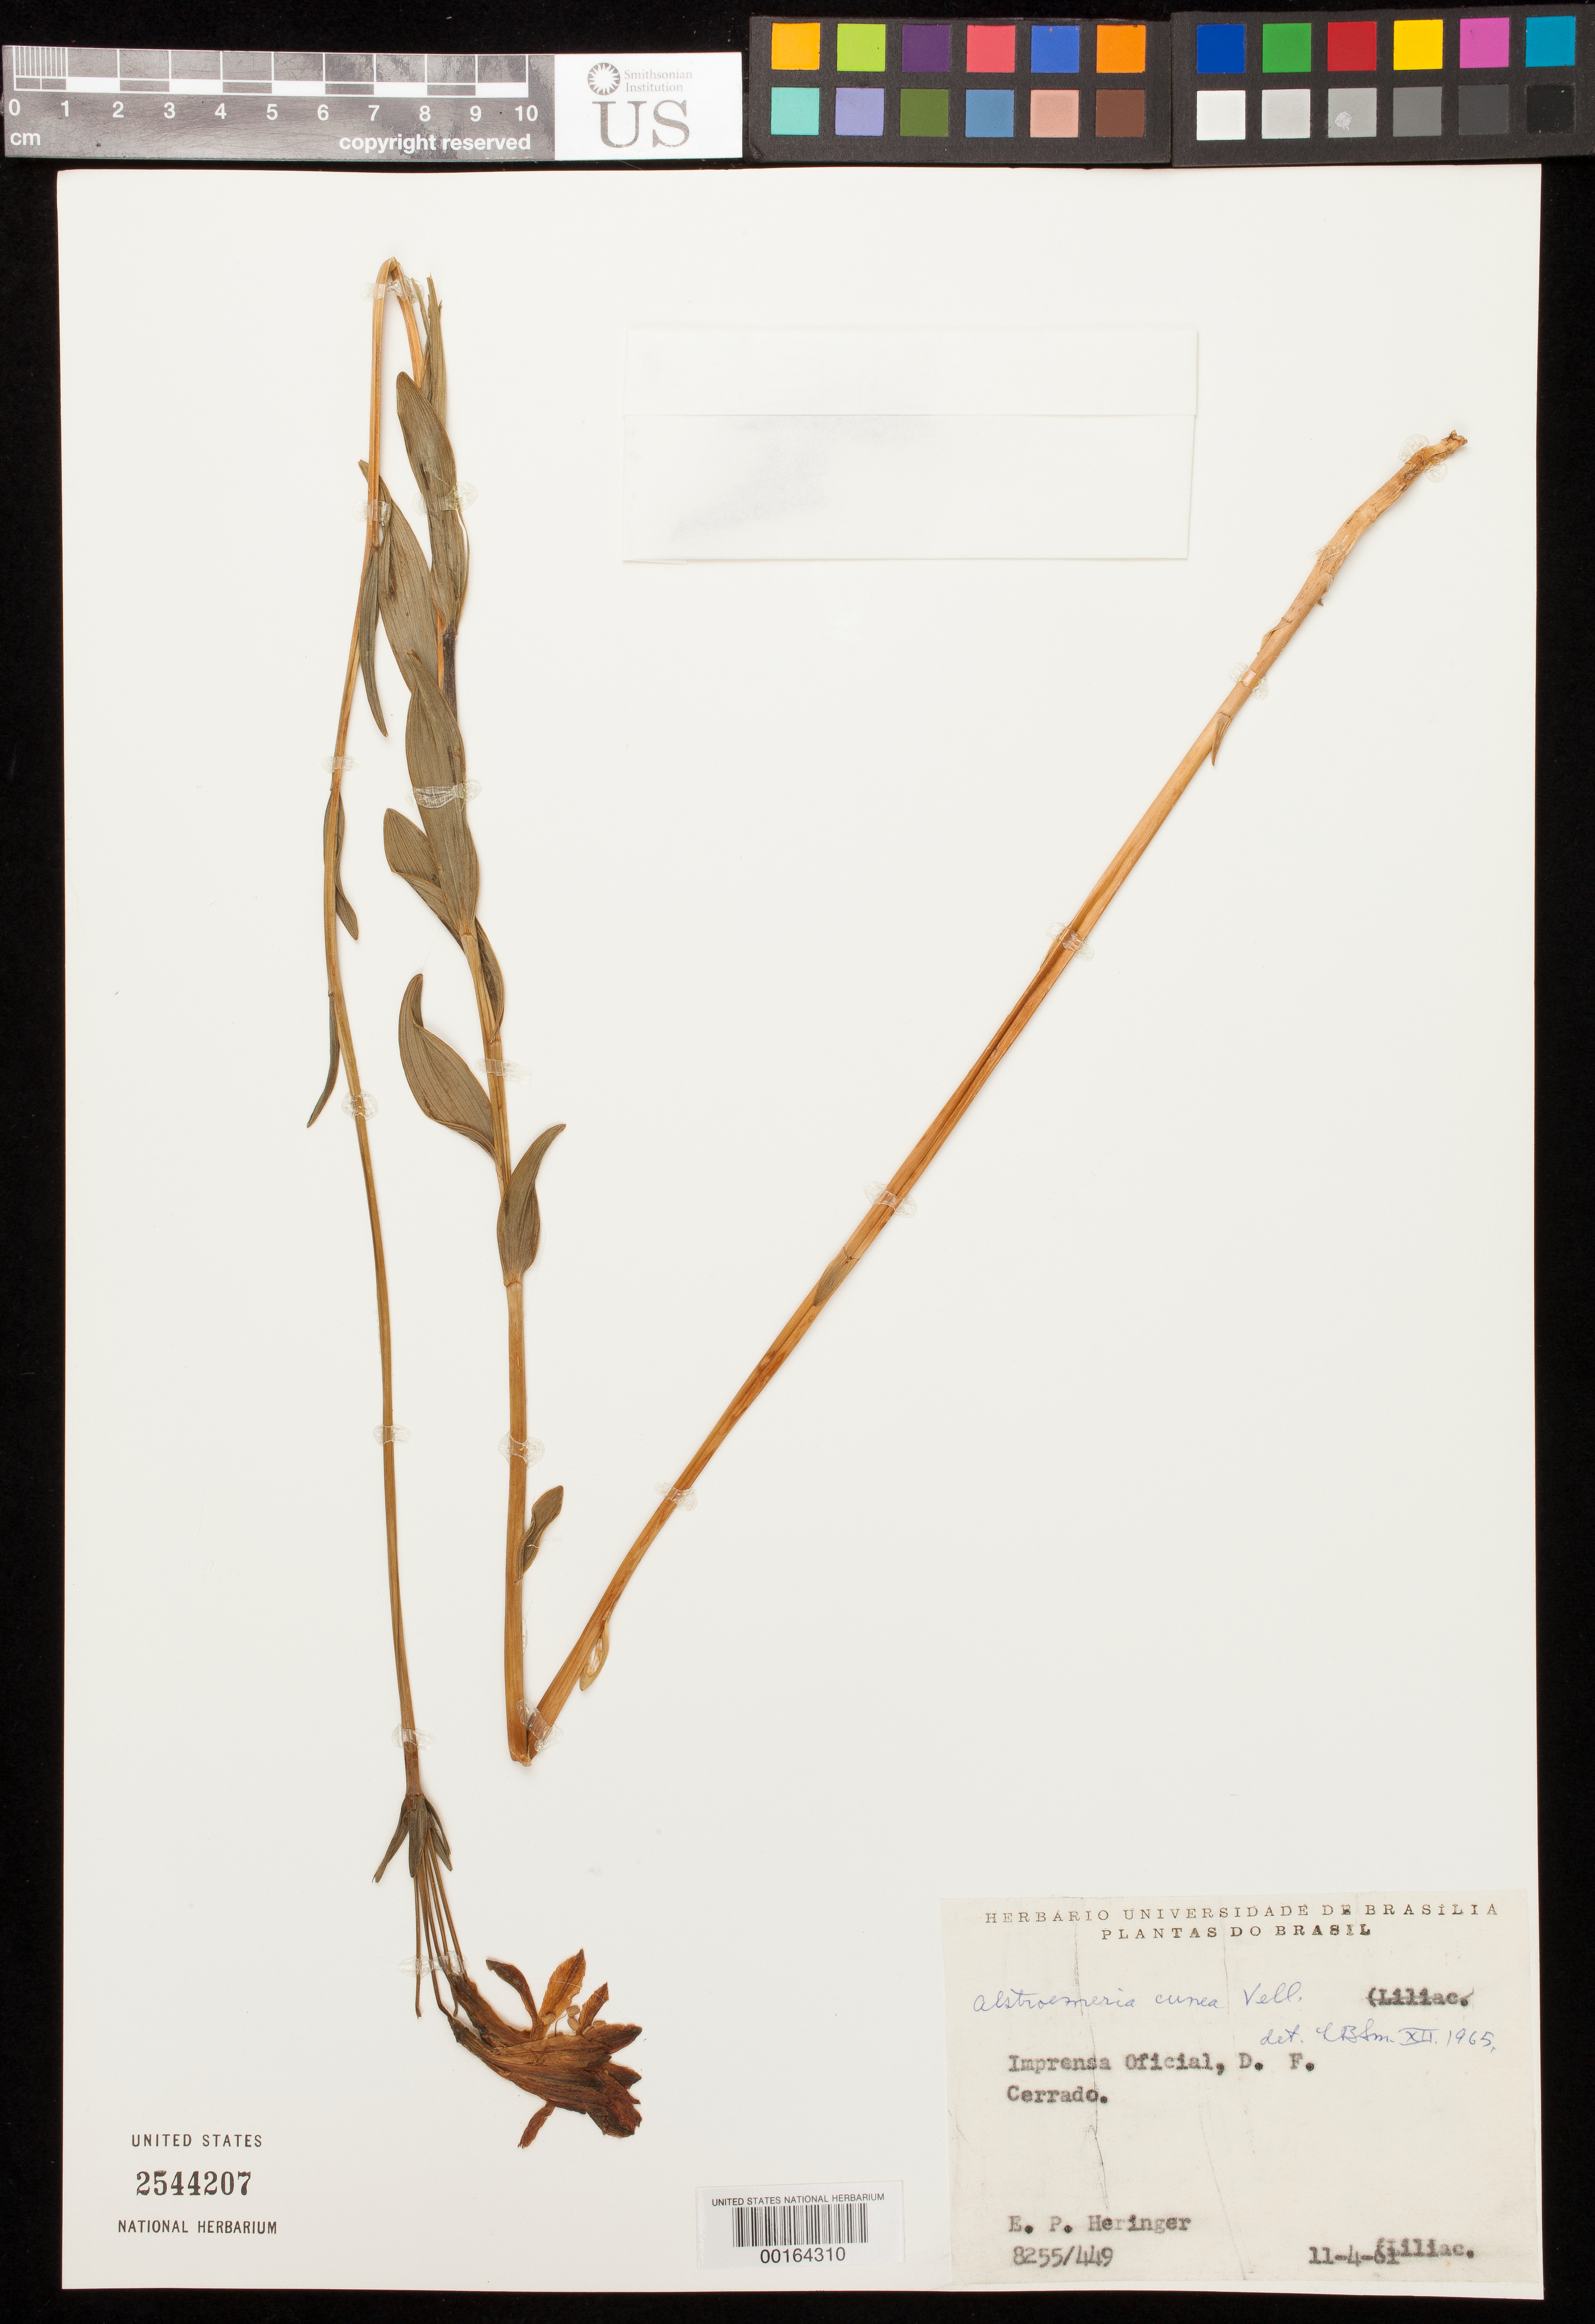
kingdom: Plantae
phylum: Tracheophyta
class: Liliopsida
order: Liliales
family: Alstroemeriaceae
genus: Alstroemeria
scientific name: Alstroemeria cunha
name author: Vell.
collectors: E. P. Heringer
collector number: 8255 / 449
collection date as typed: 11 Apr 1961 or 04 Nov 1961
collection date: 1961-04-11 or 1961-11-04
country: Brazil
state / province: Distrito Federal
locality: Imprensa oficical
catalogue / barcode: US 2544207